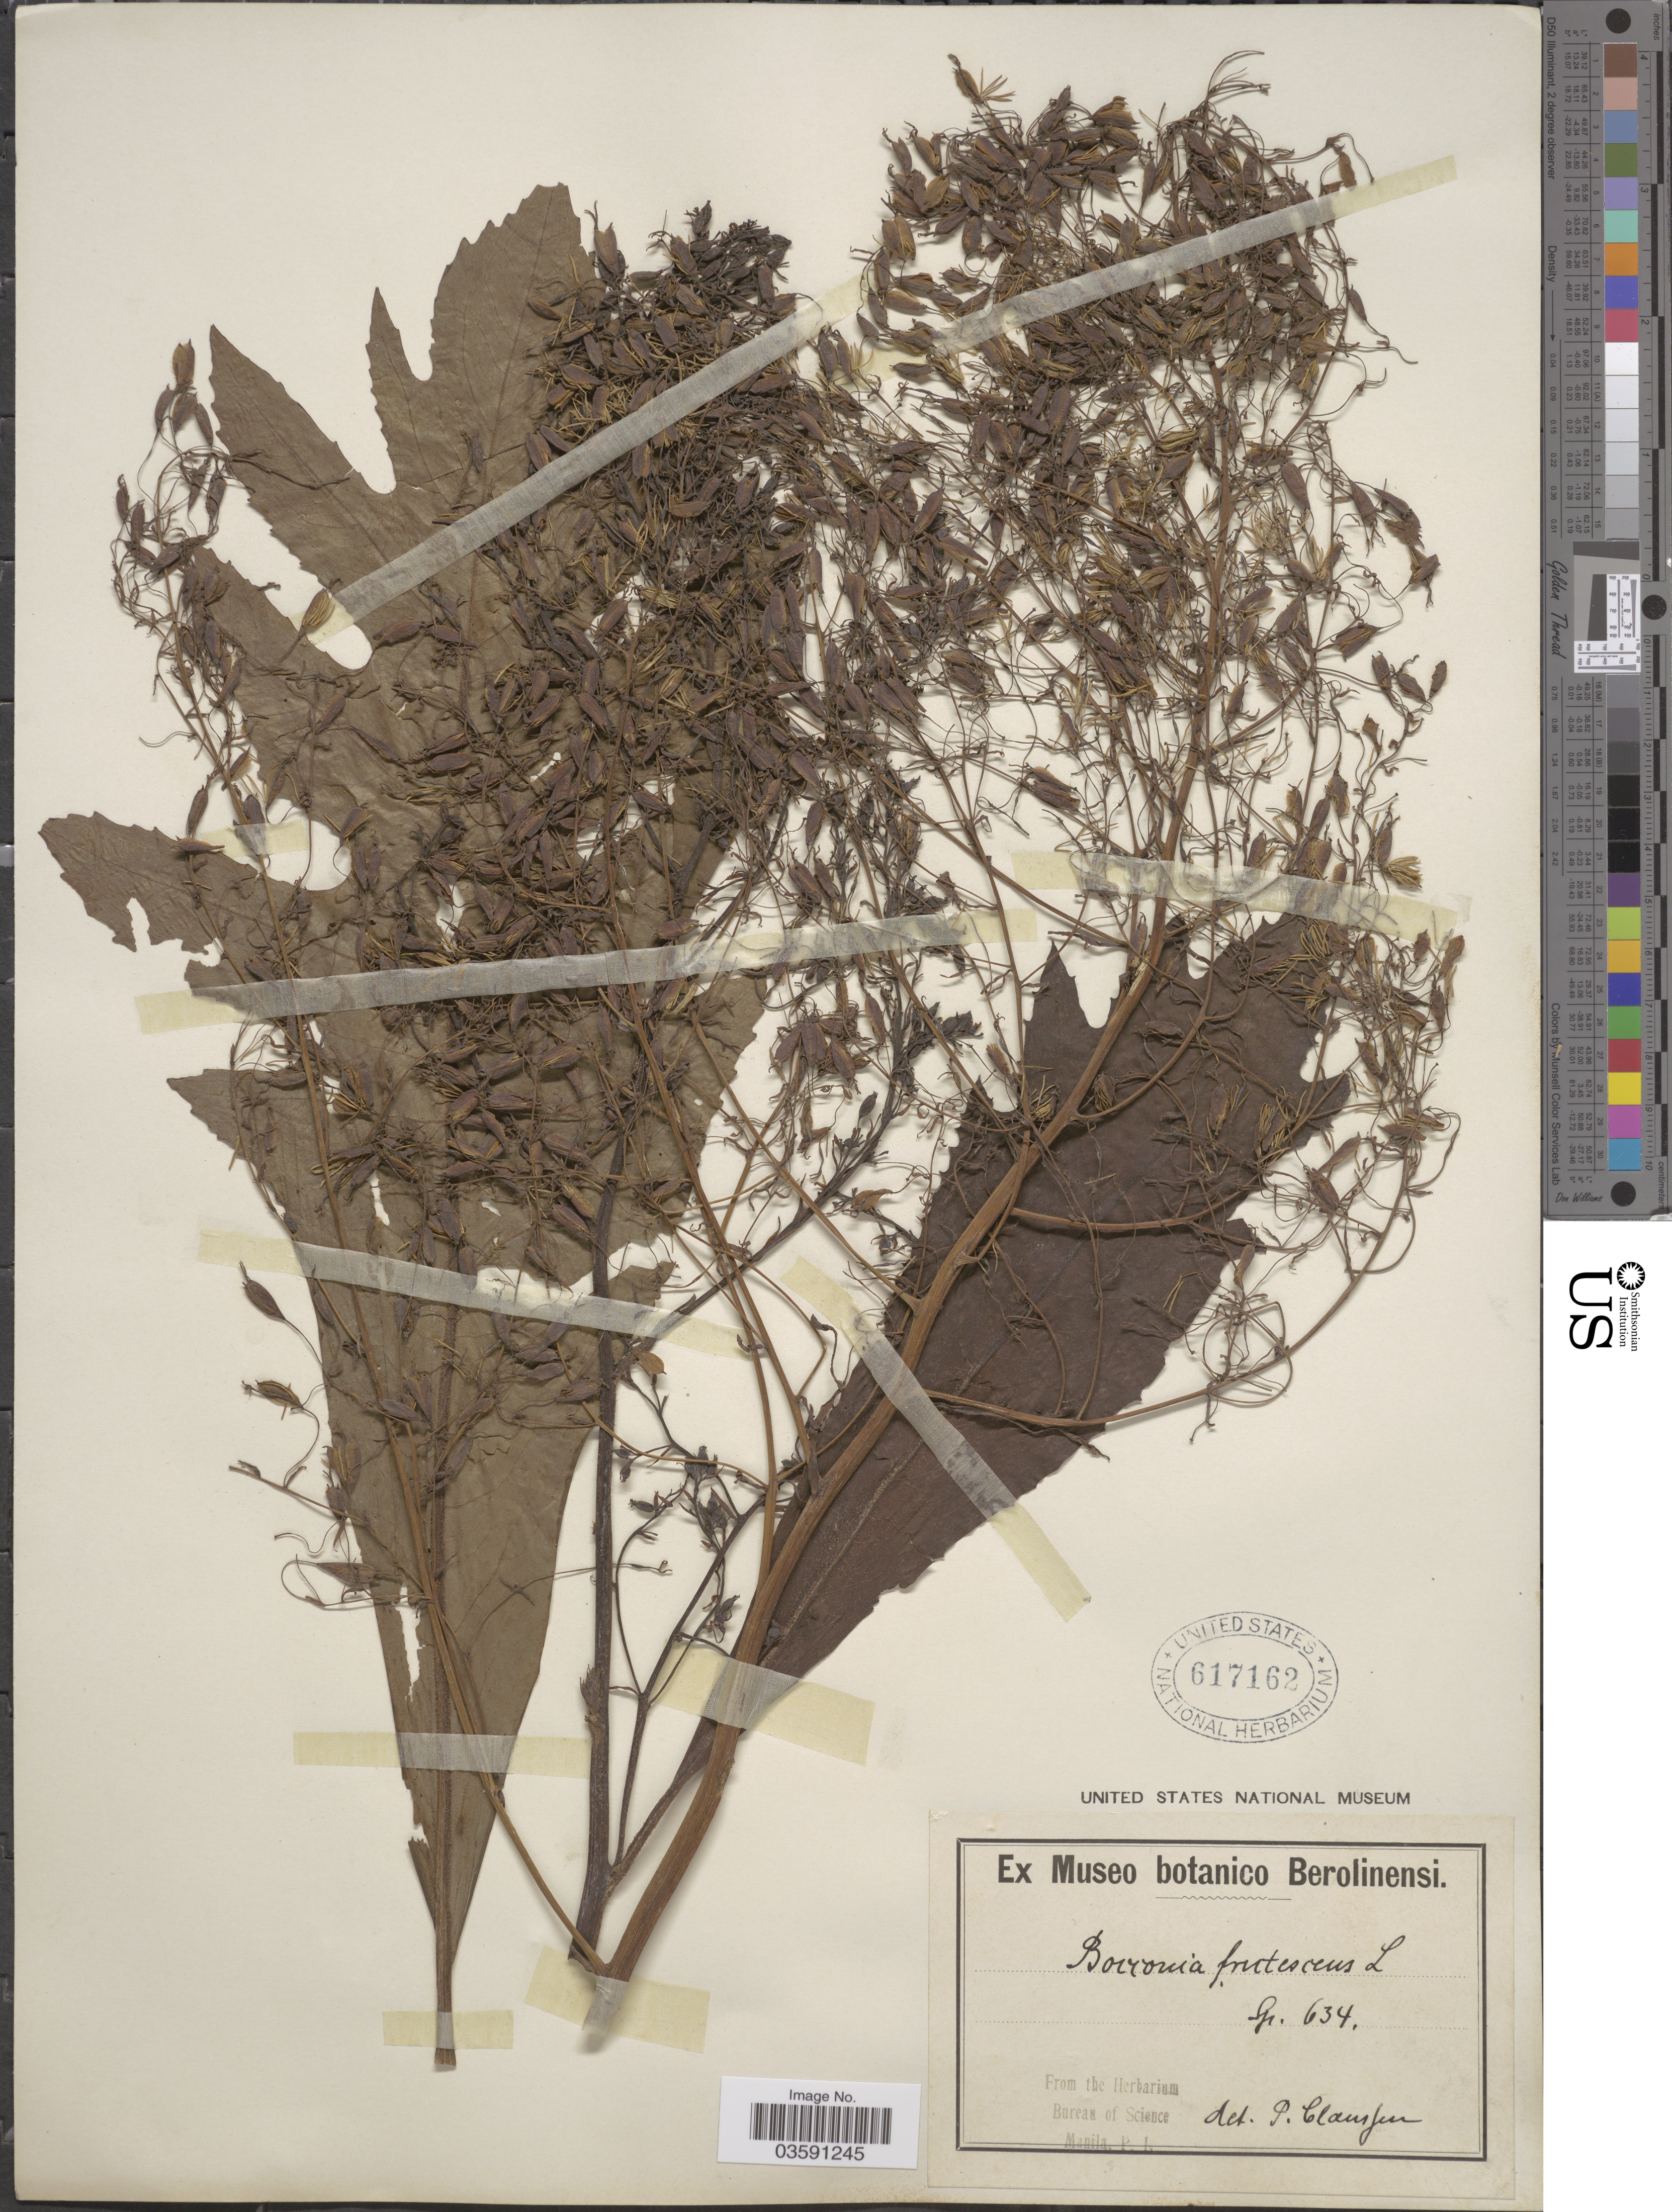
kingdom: Plantae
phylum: Tracheophyta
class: Magnoliopsida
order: Ranunculales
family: Papaveraceae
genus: Bocconia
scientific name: Bocconia frutescens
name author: L.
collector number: Gr. 634?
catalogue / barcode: US 617162